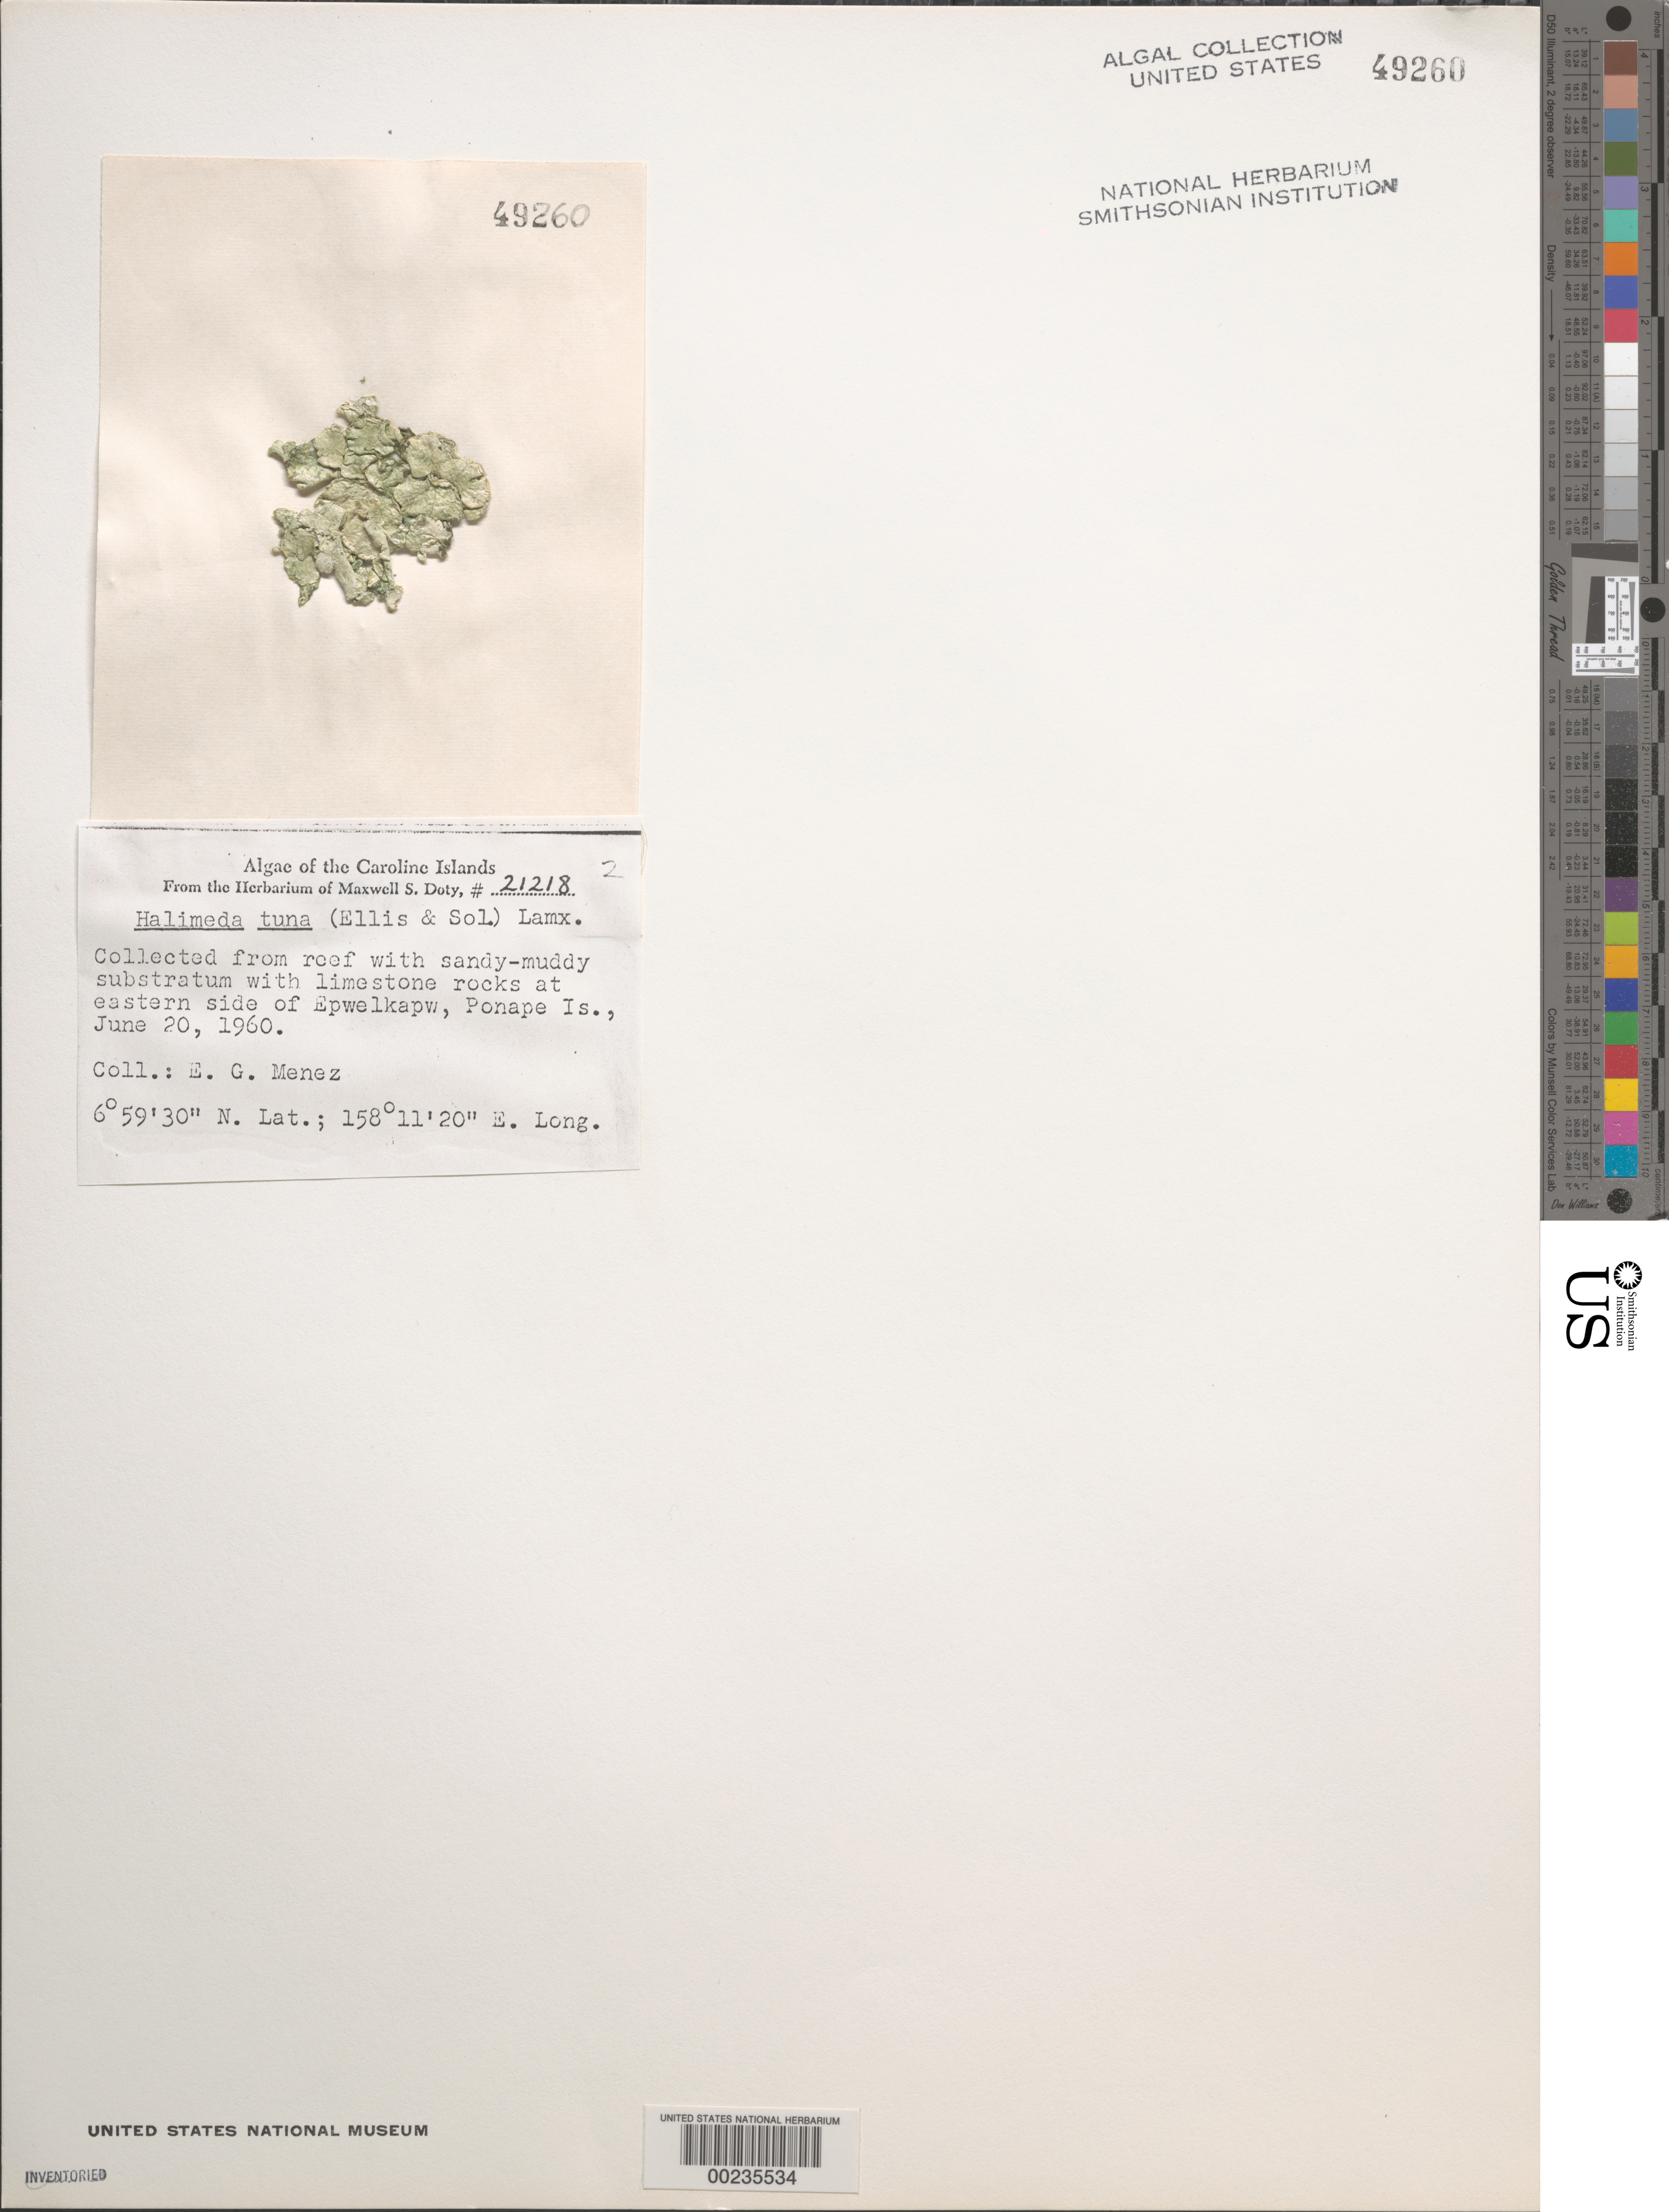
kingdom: Plantae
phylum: Chlorophyta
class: Ulvophyceae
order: Bryopsidales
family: Halimedaceae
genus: Halimeda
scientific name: Halimeda tuna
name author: (J. Ellis & Sol.) J.V.Lamouroux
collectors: Meñez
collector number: MSD 21218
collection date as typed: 20 Jun 1960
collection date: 1960-06-20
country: Micronesia, Federated States of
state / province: Pohnpei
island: Pohnpei [Ponape] Islands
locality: Epwelkapw Islet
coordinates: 6 59' 30" N, 158 11' 20" E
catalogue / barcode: US 49260